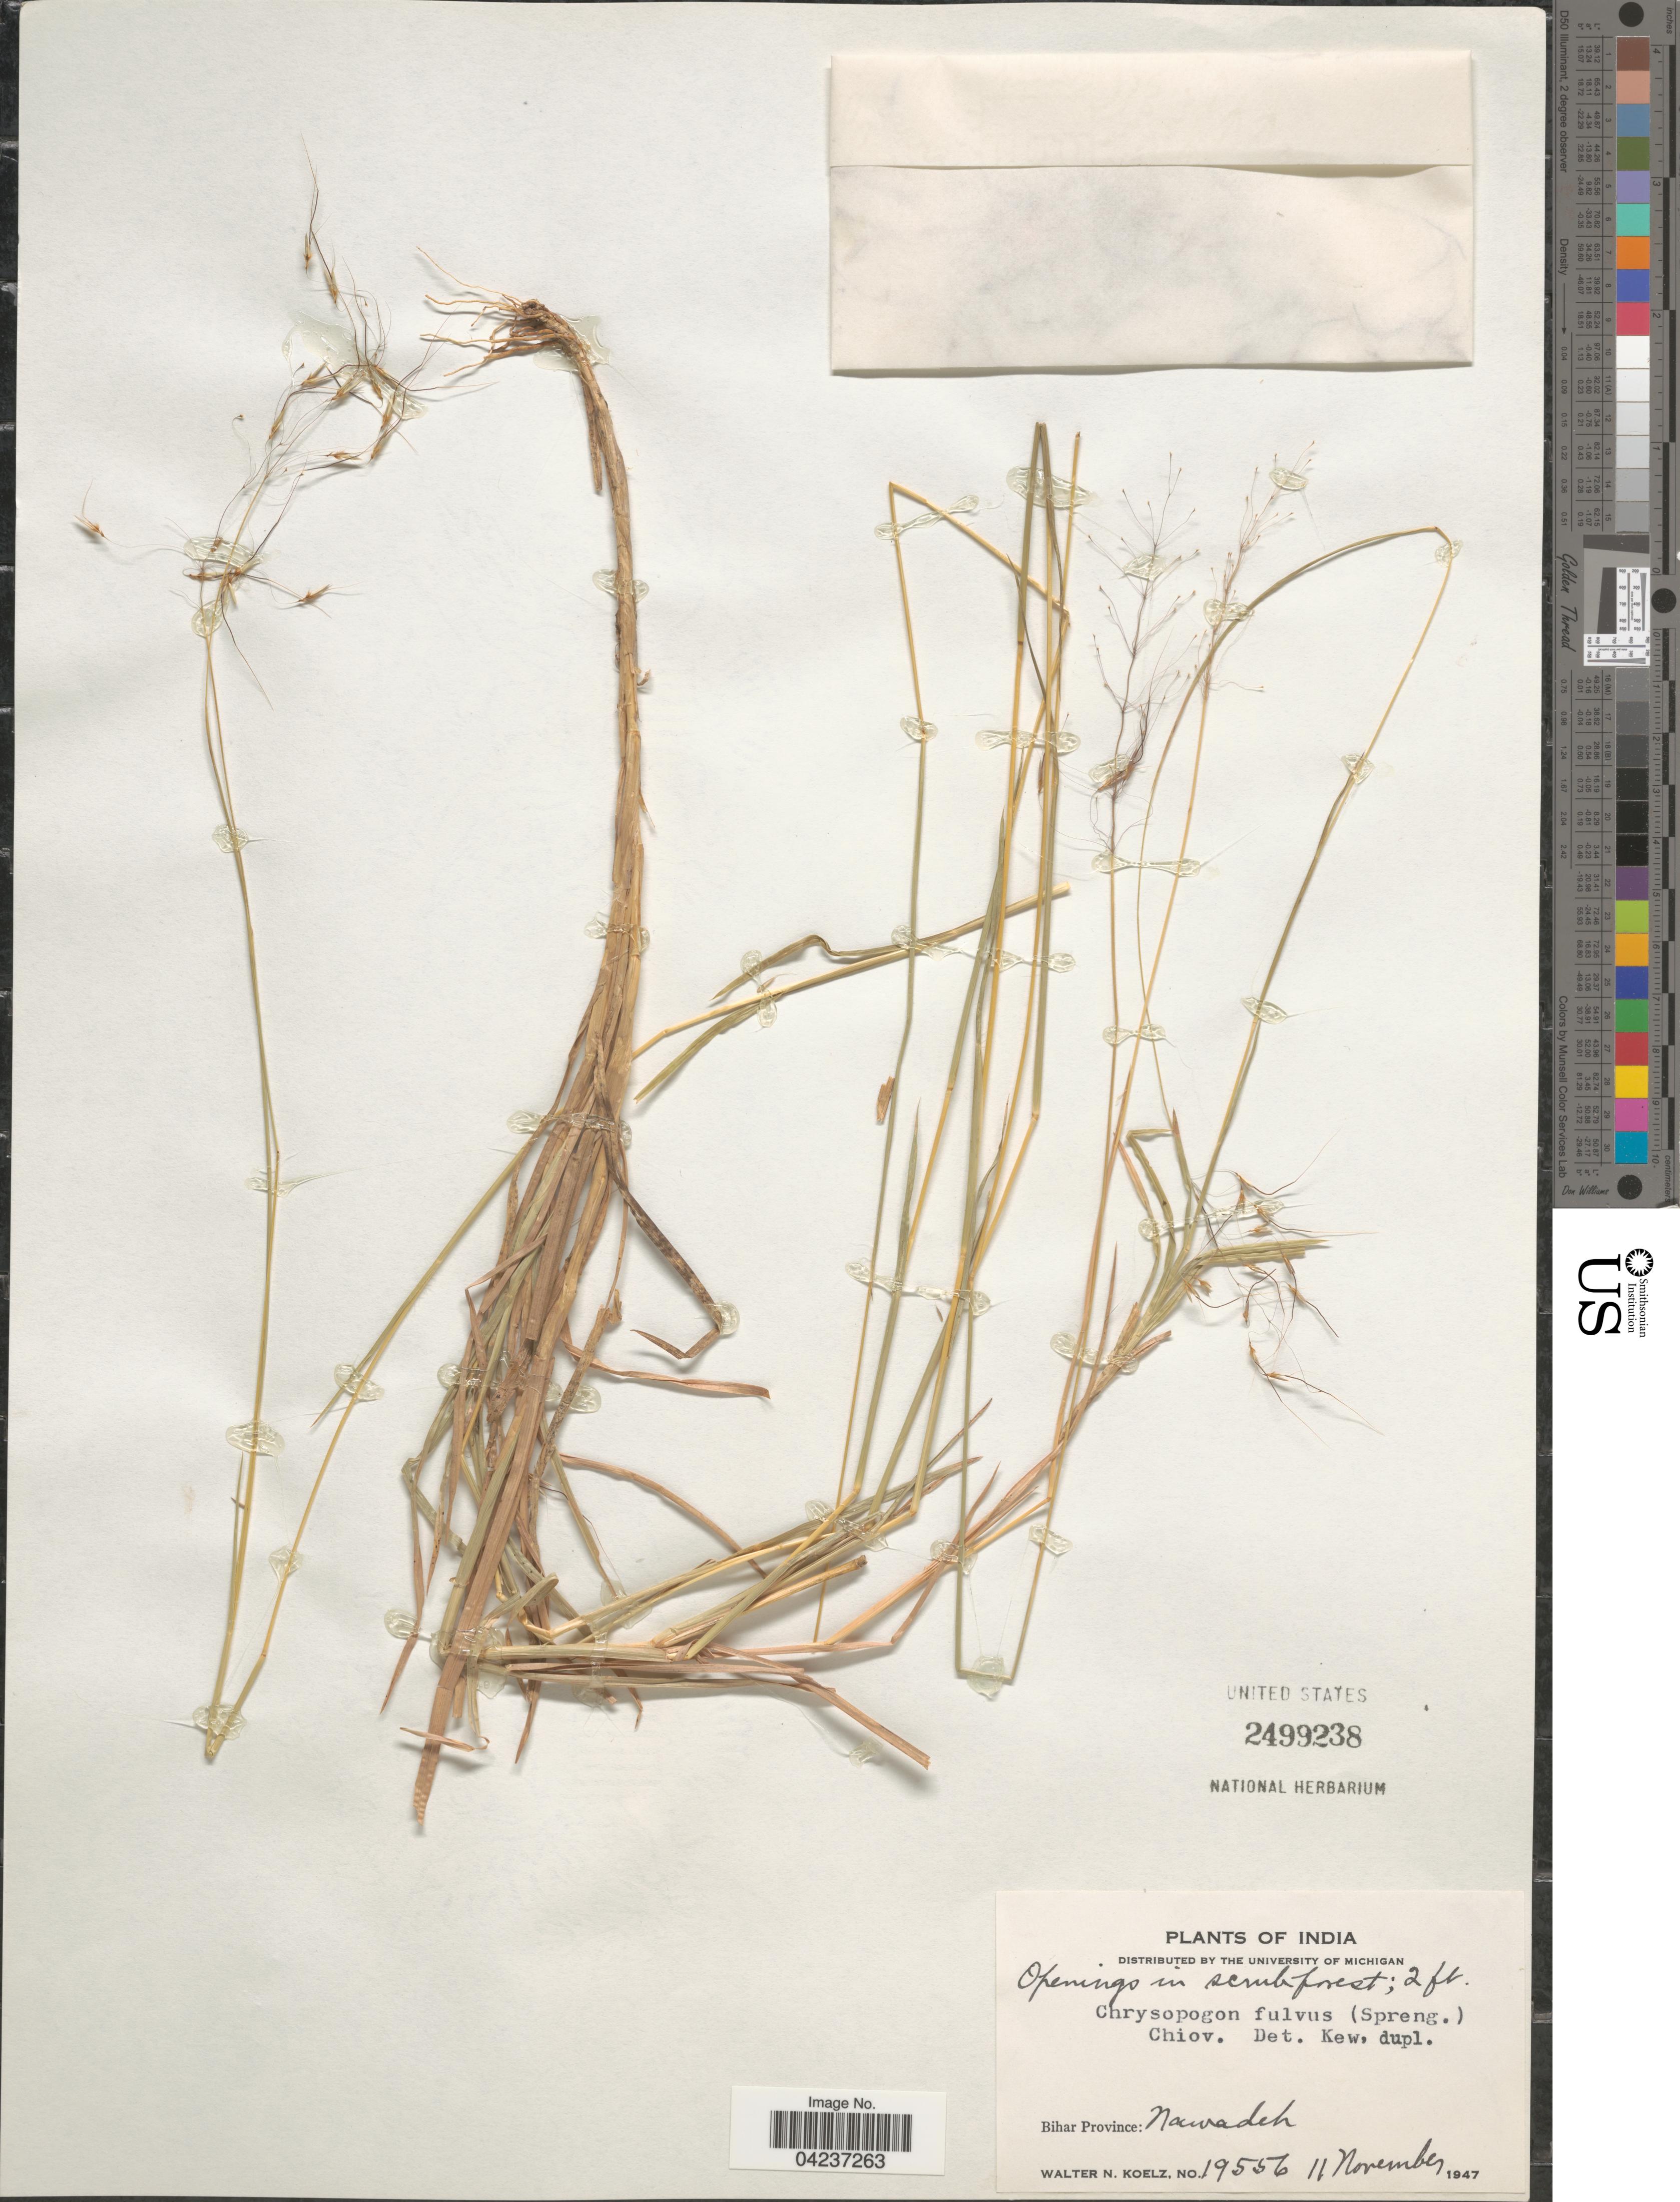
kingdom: Plantae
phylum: Tracheophyta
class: Liliopsida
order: Poales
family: Poaceae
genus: Chrysopogon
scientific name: Chrysopogon fulvus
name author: (Spreng.) Chiov.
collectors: W. N. Koelz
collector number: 19556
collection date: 1947-11-11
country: India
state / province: Bihar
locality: Nawadeh.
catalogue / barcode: US 2499238